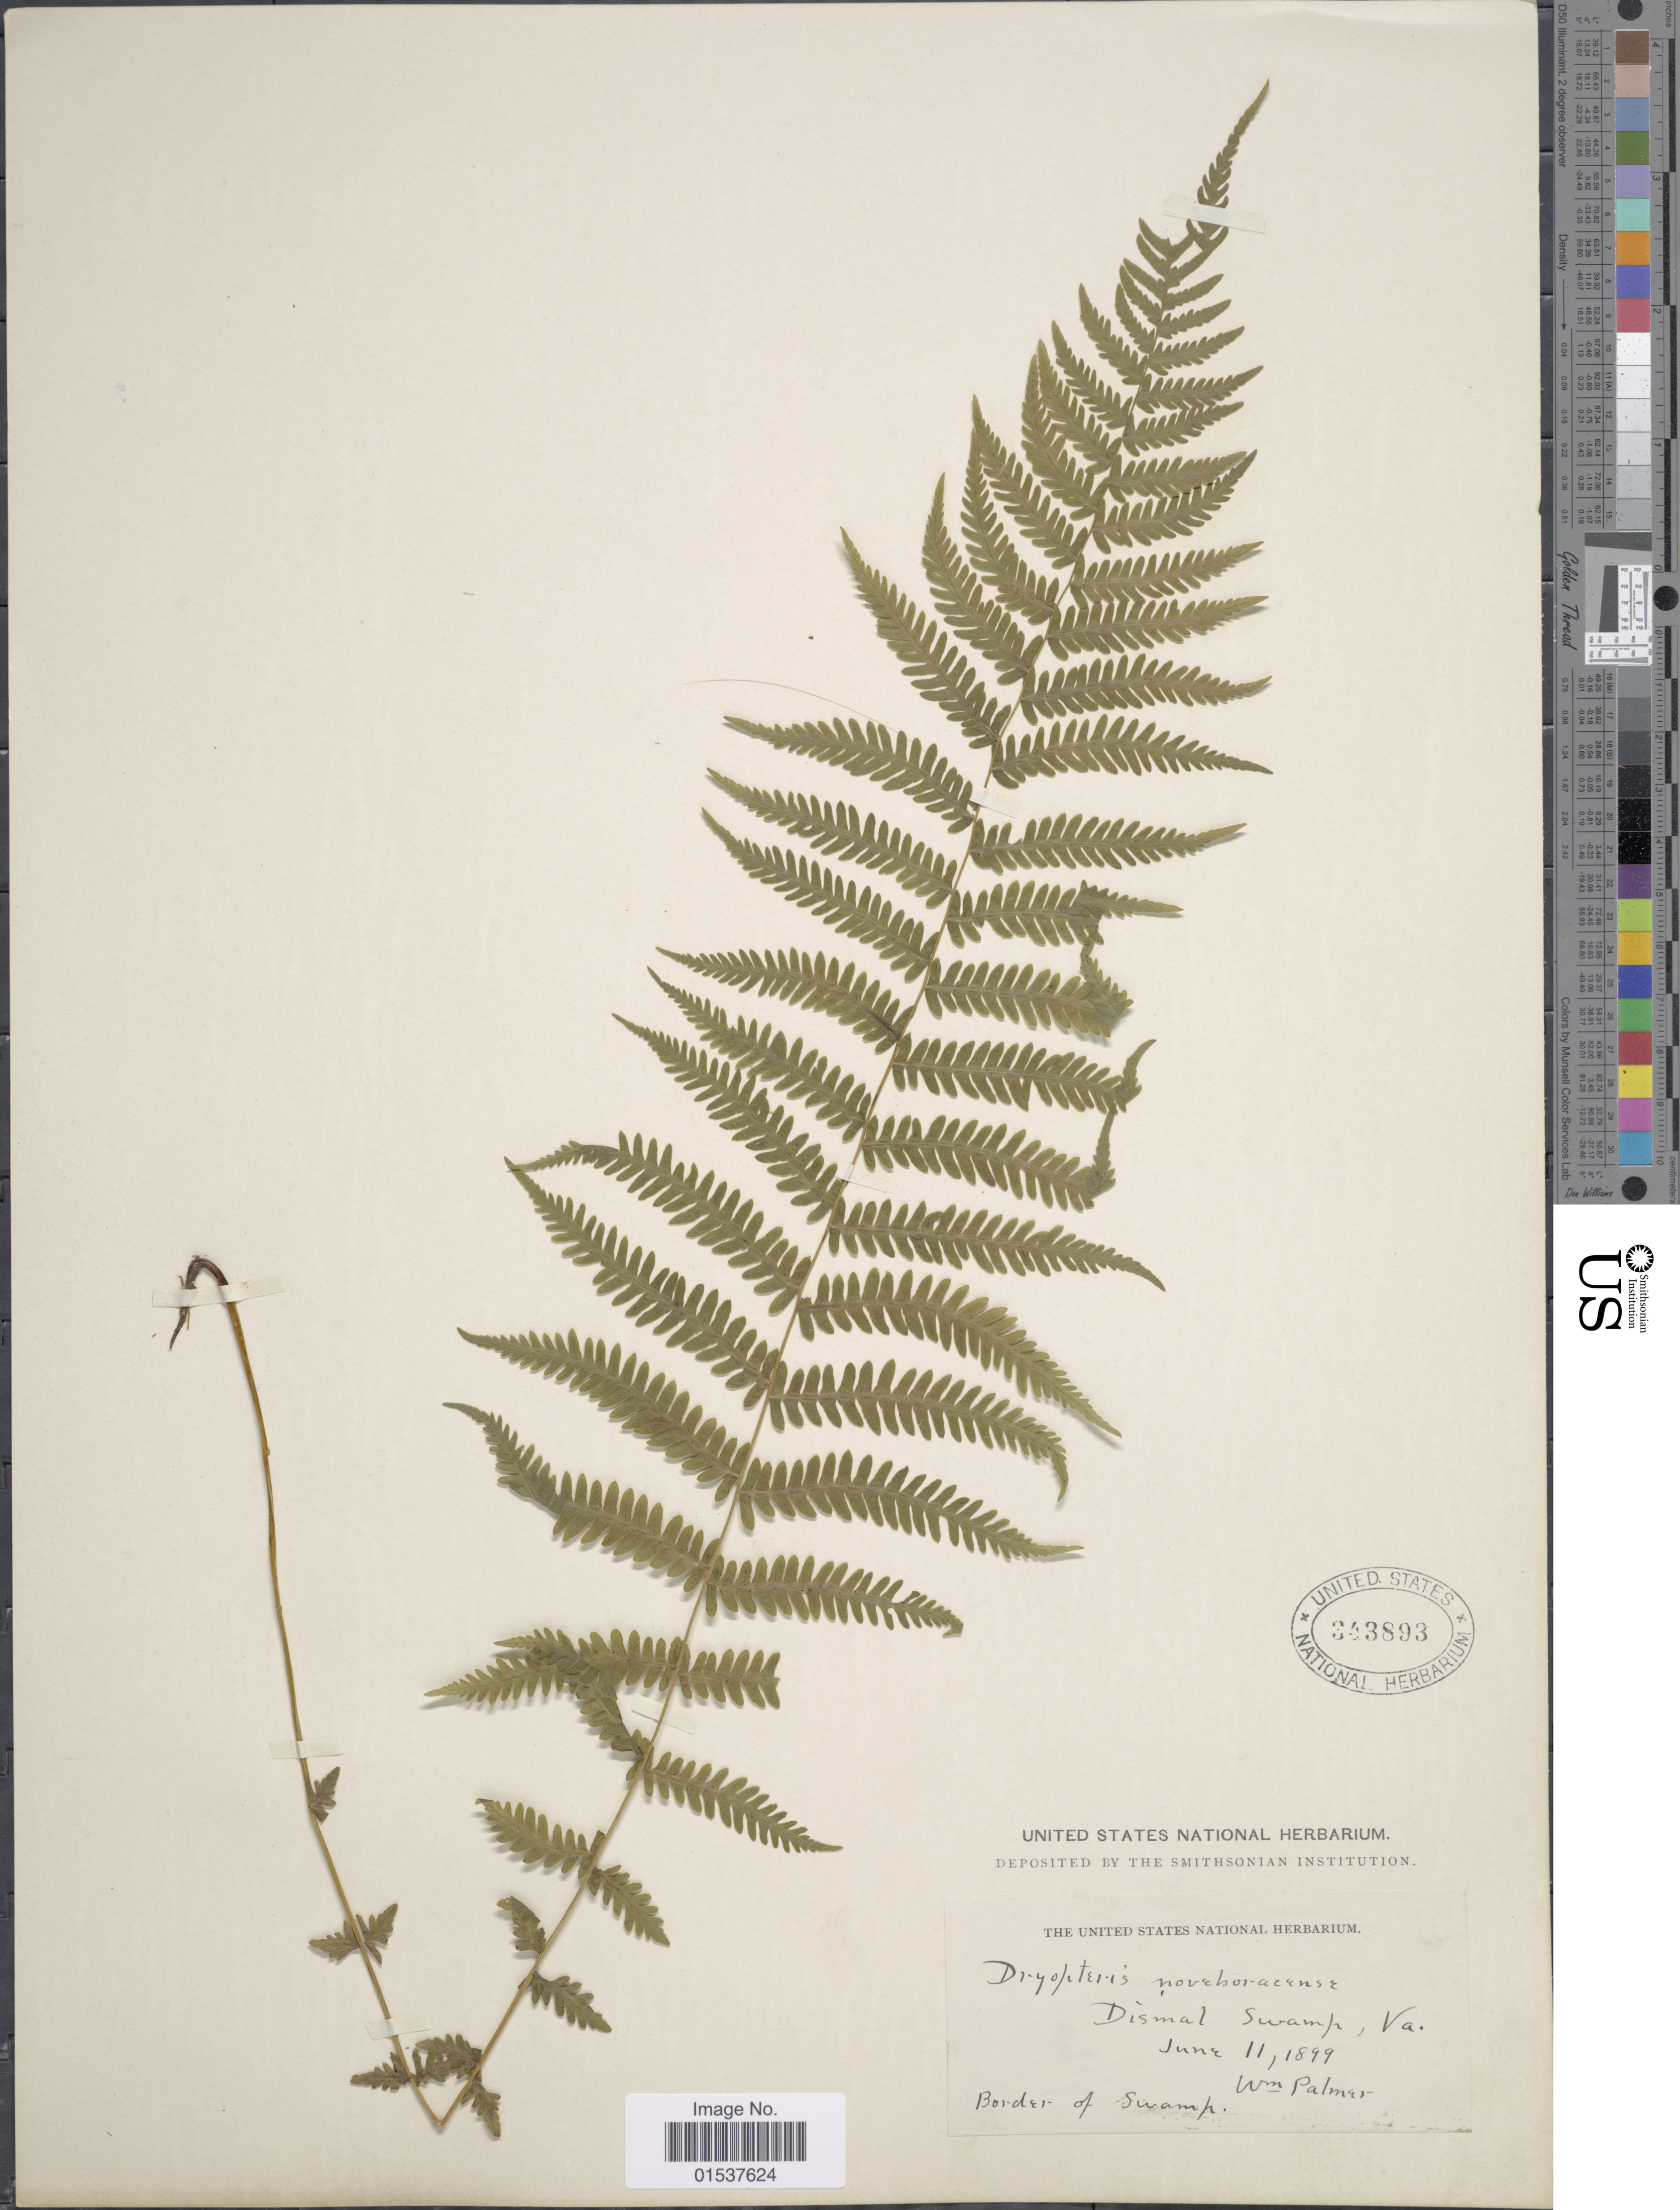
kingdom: Plantae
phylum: Tracheophyta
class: Polypodiopsida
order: Polypodiales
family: Thelypteridaceae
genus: Parathelypteris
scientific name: Parathelypteris noveboracensis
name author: (L.) Ching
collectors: W. Palmer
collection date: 1899-06-11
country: United States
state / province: Virginia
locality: Dismal Swamp, Va.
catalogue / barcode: US 343893